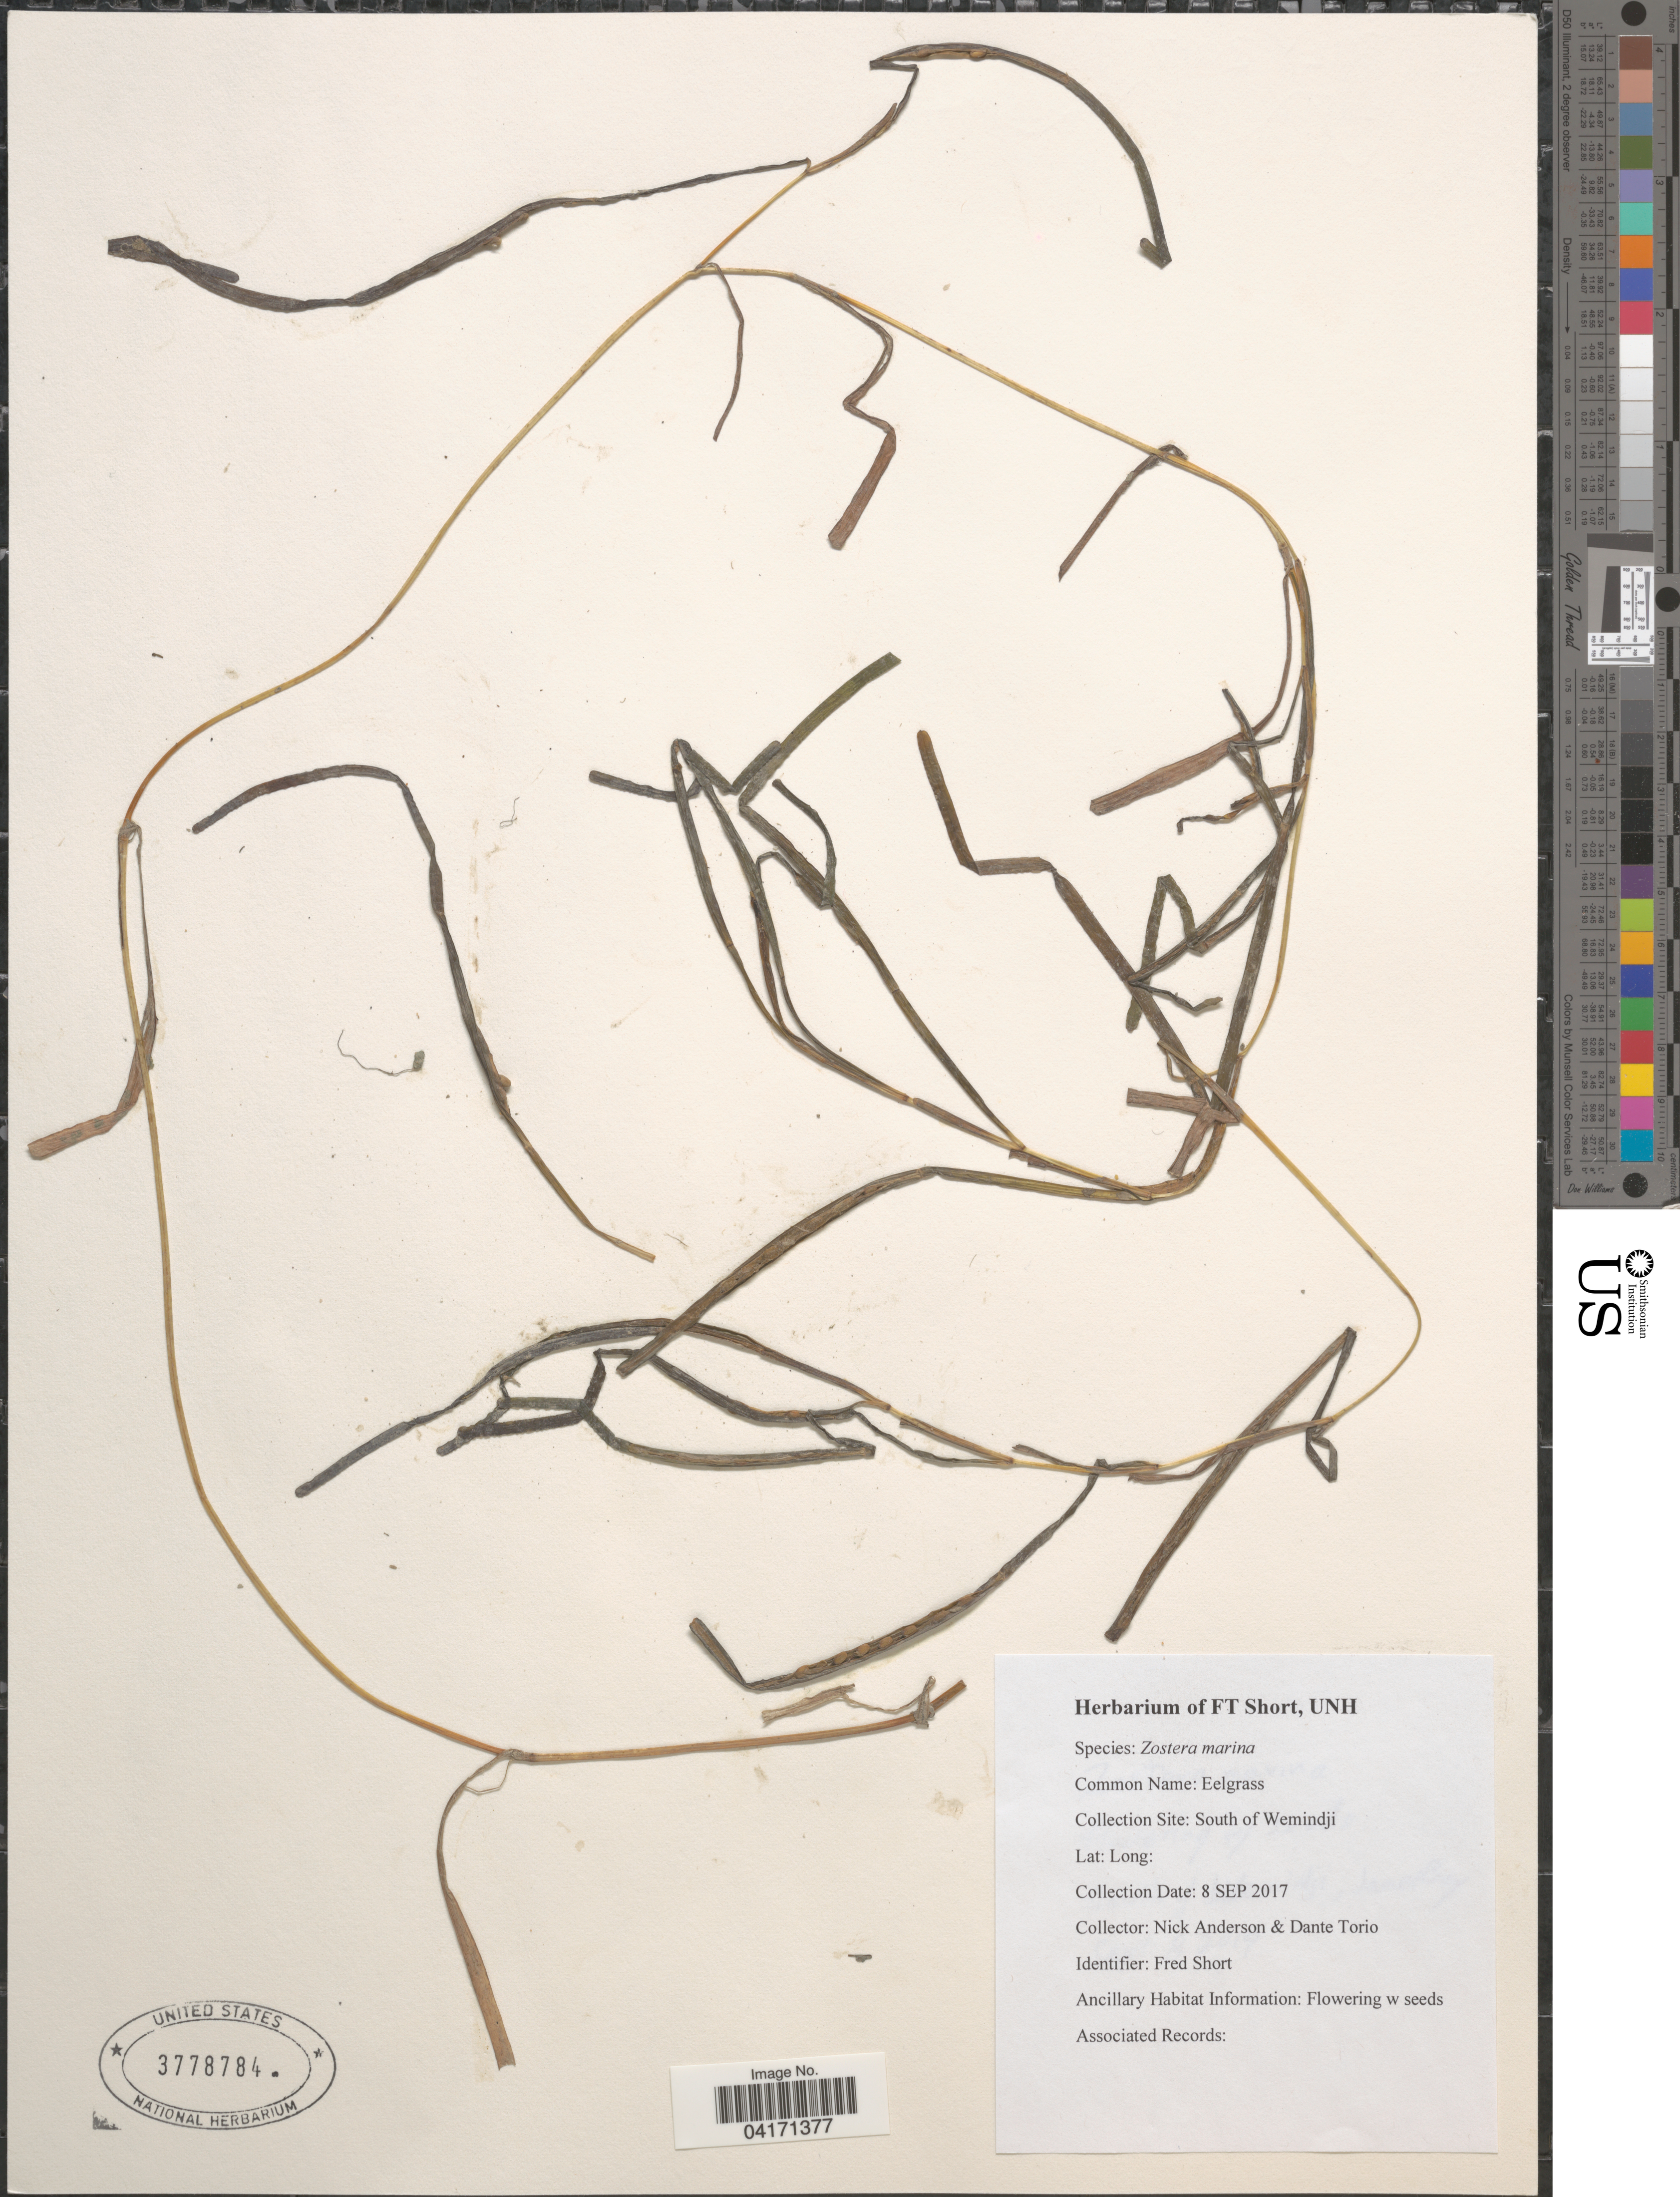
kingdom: Plantae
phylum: Tracheophyta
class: Liliopsida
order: Alismatales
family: Zosteraceae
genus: Zostera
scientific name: Zostera marina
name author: L.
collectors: N. Anderson & D. Torio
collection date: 2017-09-08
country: Canada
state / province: Quebec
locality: South of Wemindji.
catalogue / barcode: US 3778784